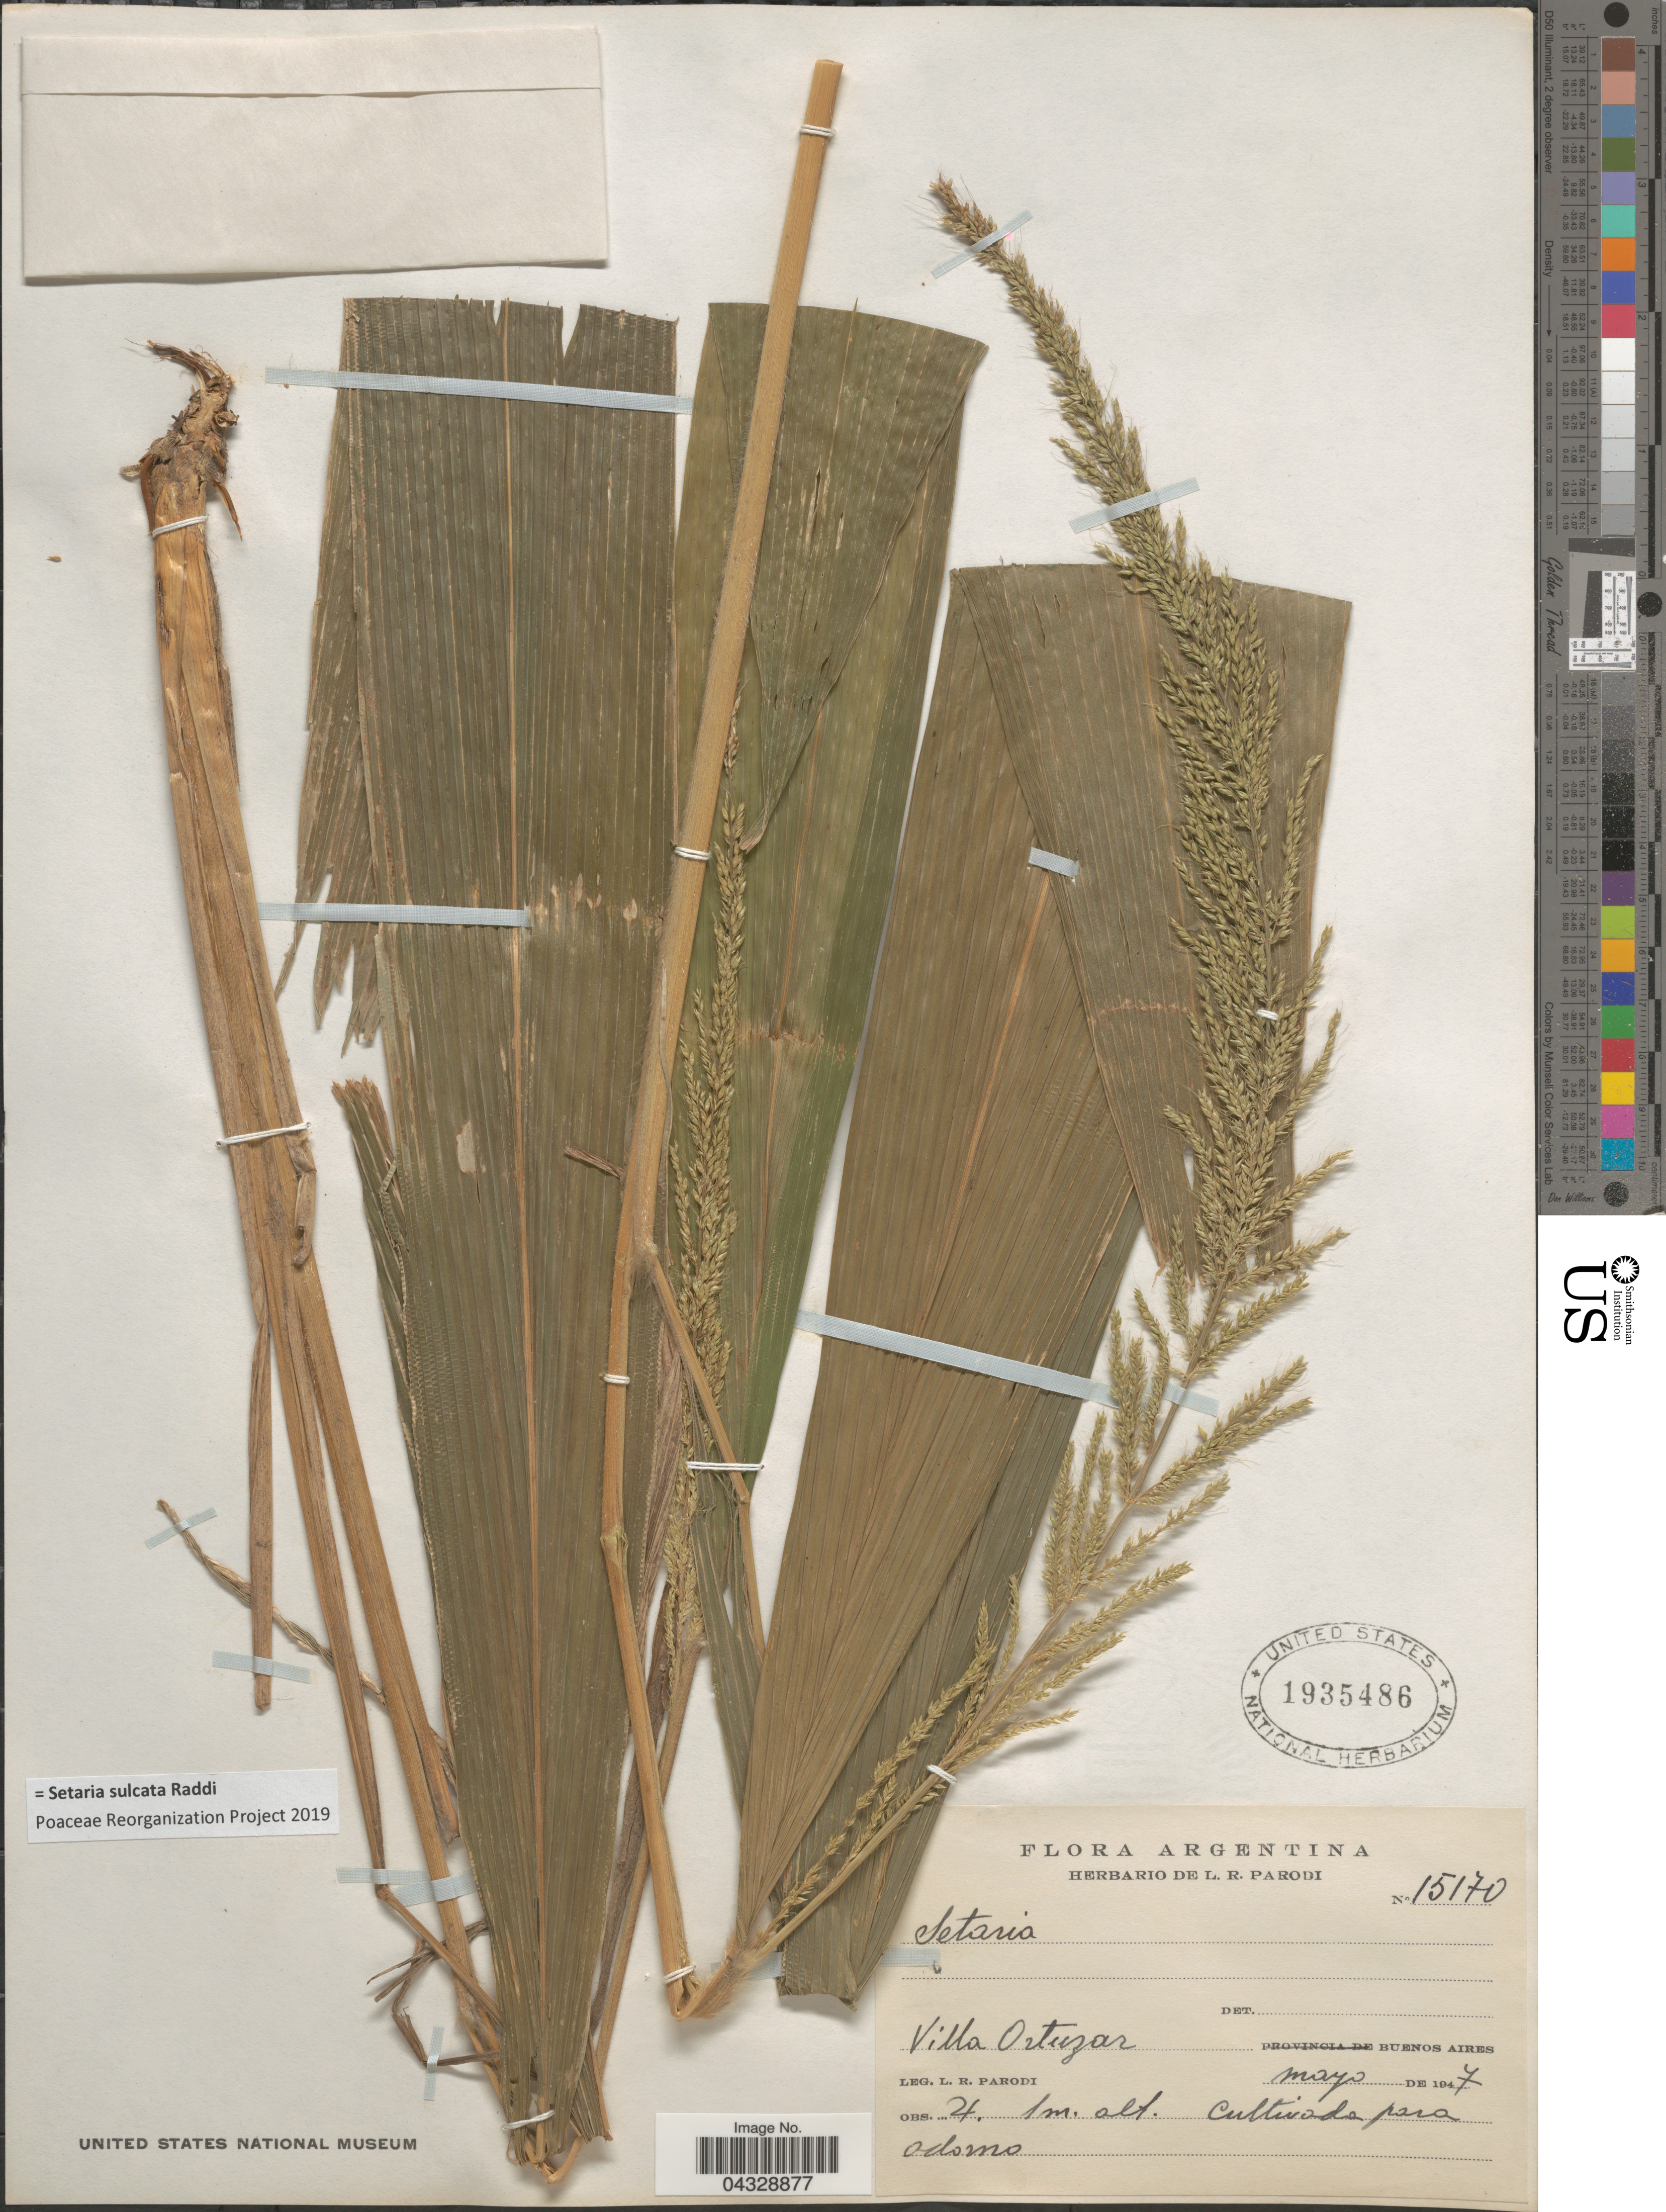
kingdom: Plantae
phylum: Tracheophyta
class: Liliopsida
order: Poales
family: Poaceae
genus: Setaria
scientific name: Setaria sulcata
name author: Raddi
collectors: L. R. Parodi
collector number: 15170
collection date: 1947-05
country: Argentina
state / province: Buenos Aires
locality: Villa Ortuzar.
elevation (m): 1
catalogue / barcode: US 1935486